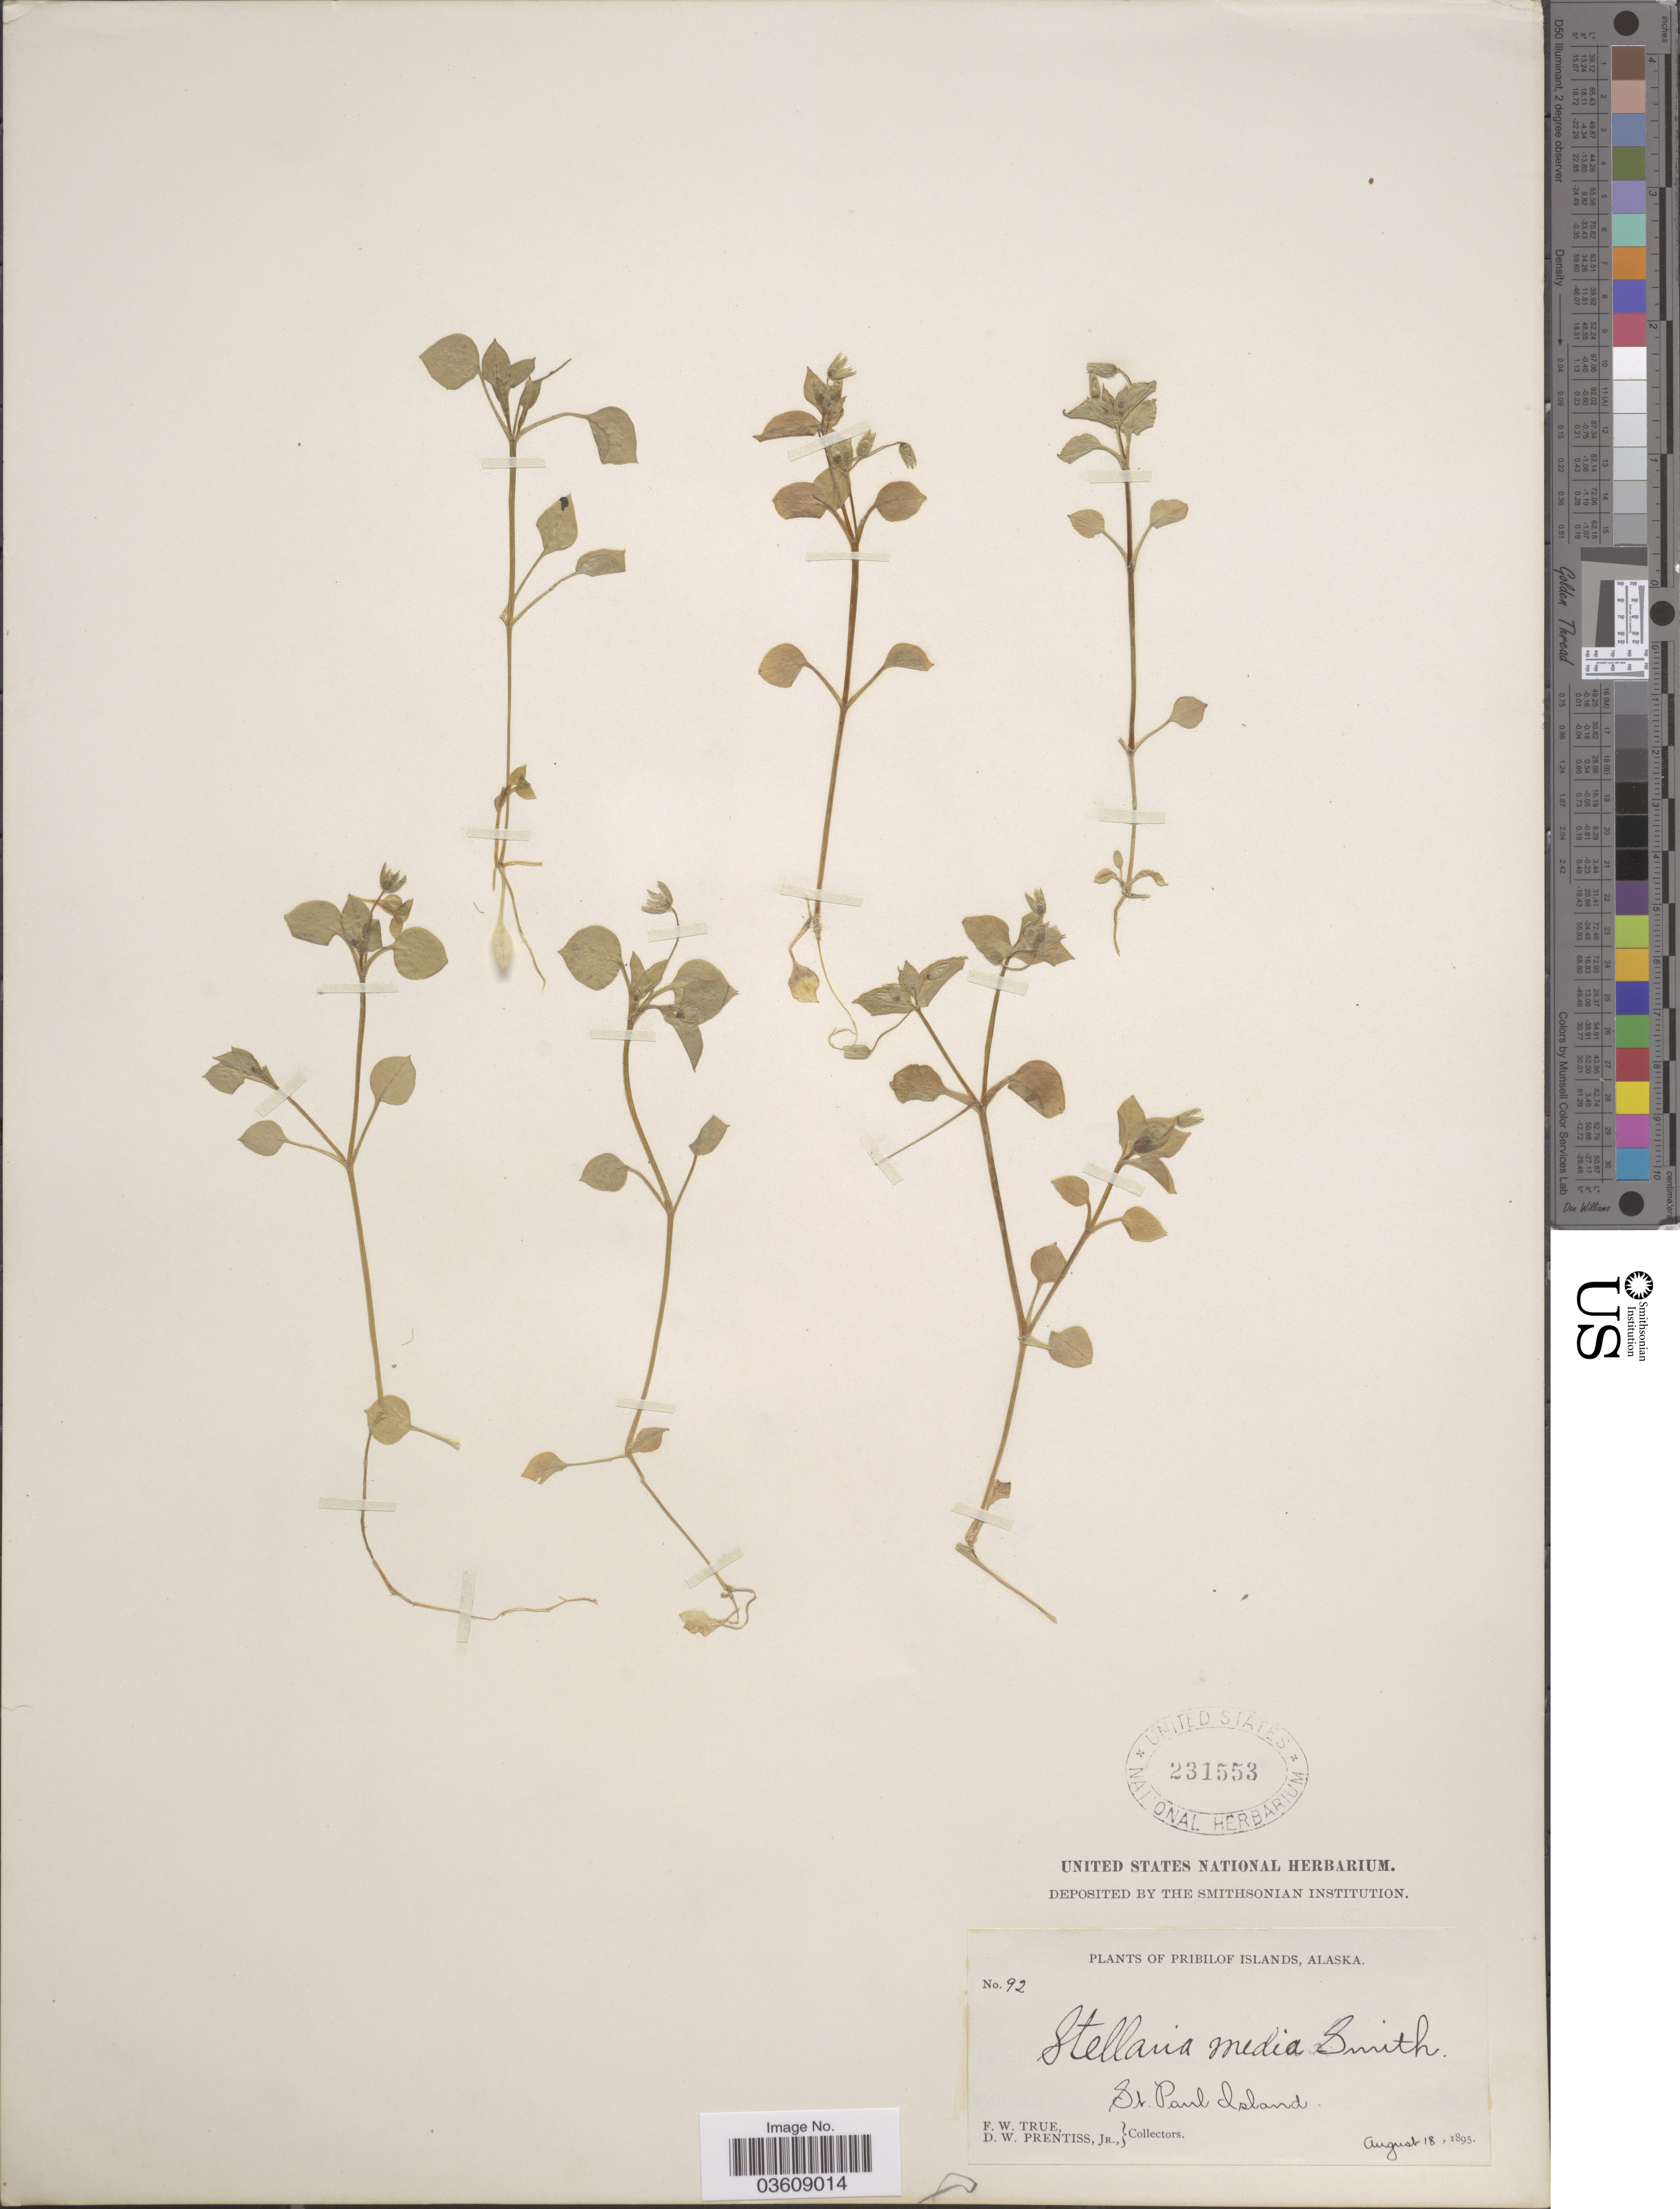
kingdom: Plantae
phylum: Tracheophyta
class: Magnoliopsida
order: Caryophyllales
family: Caryophyllaceae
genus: Stellaria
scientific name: Stellaria media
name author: (L.) Vill.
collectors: F. True & D. Prentiss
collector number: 92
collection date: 1895-08-18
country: United States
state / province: Alaska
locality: Pribilof Islands, St. Paul Island.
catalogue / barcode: US 231553